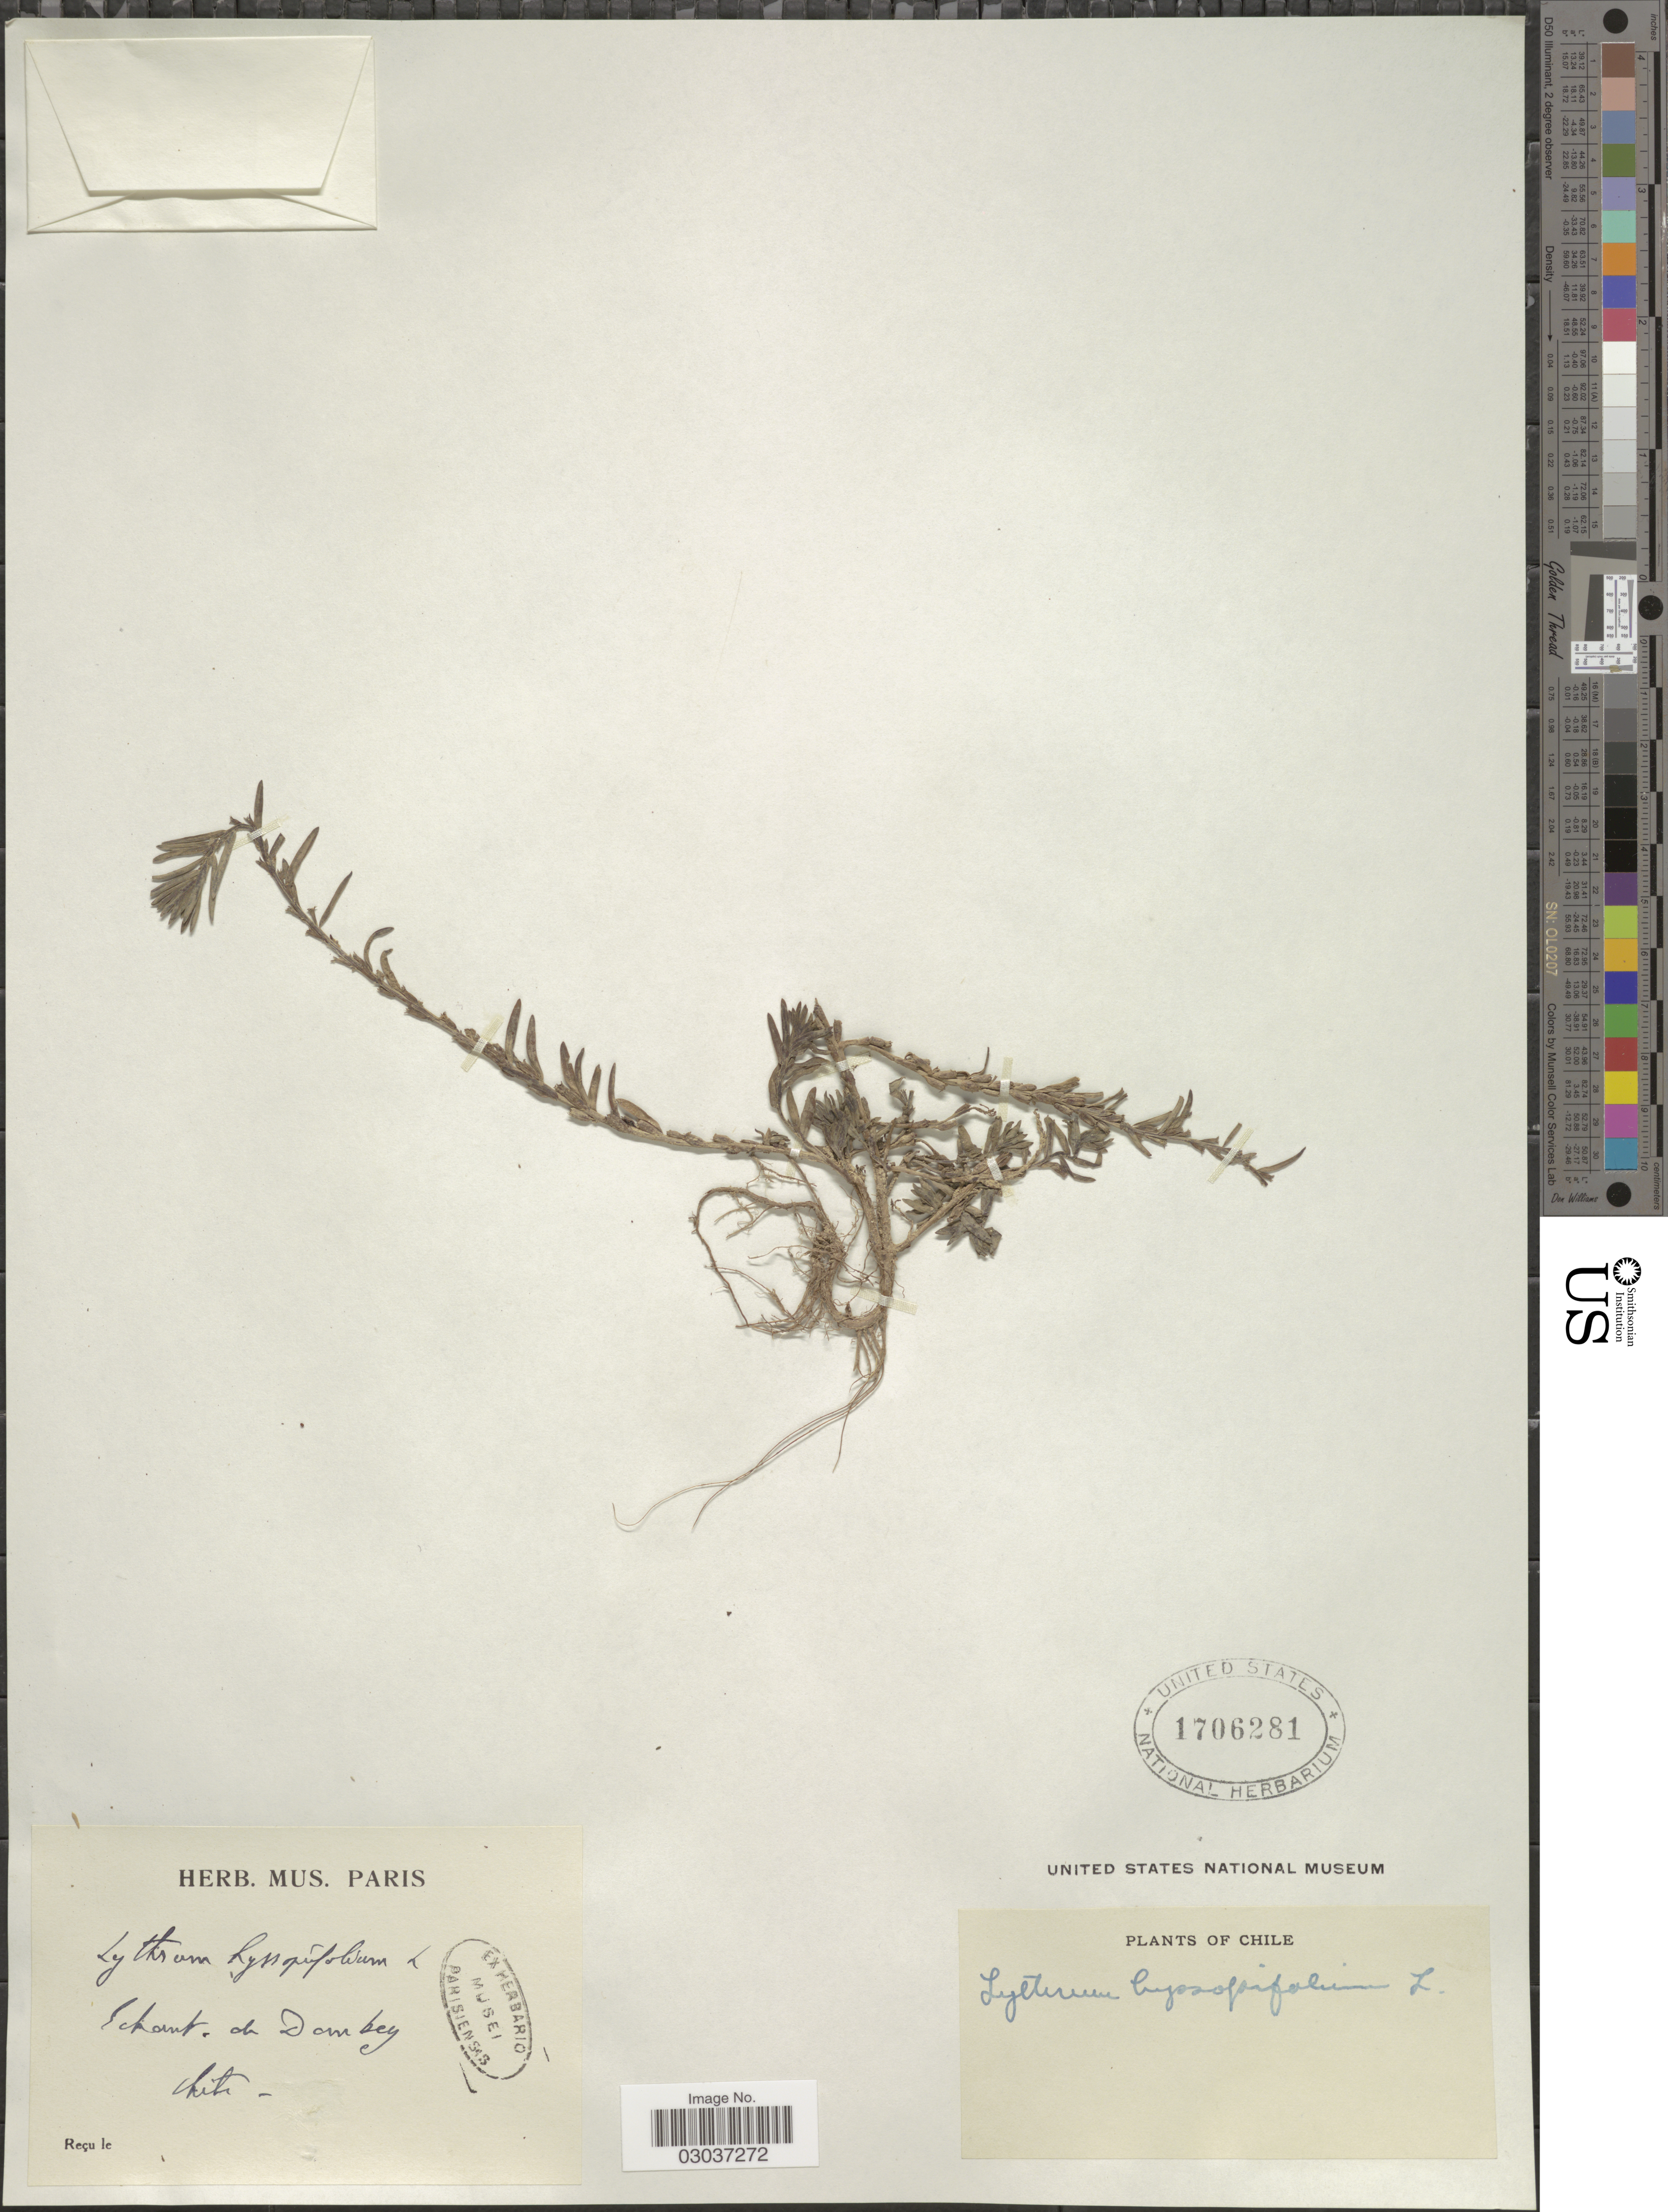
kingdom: Plantae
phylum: Tracheophyta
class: Magnoliopsida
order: Myrtales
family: Lythraceae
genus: Lythrum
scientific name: Lythrum hyssopifolia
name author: L.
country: Chile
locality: Echant [interpreted]. du [interpreted] Dombey.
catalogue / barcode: US 1706281